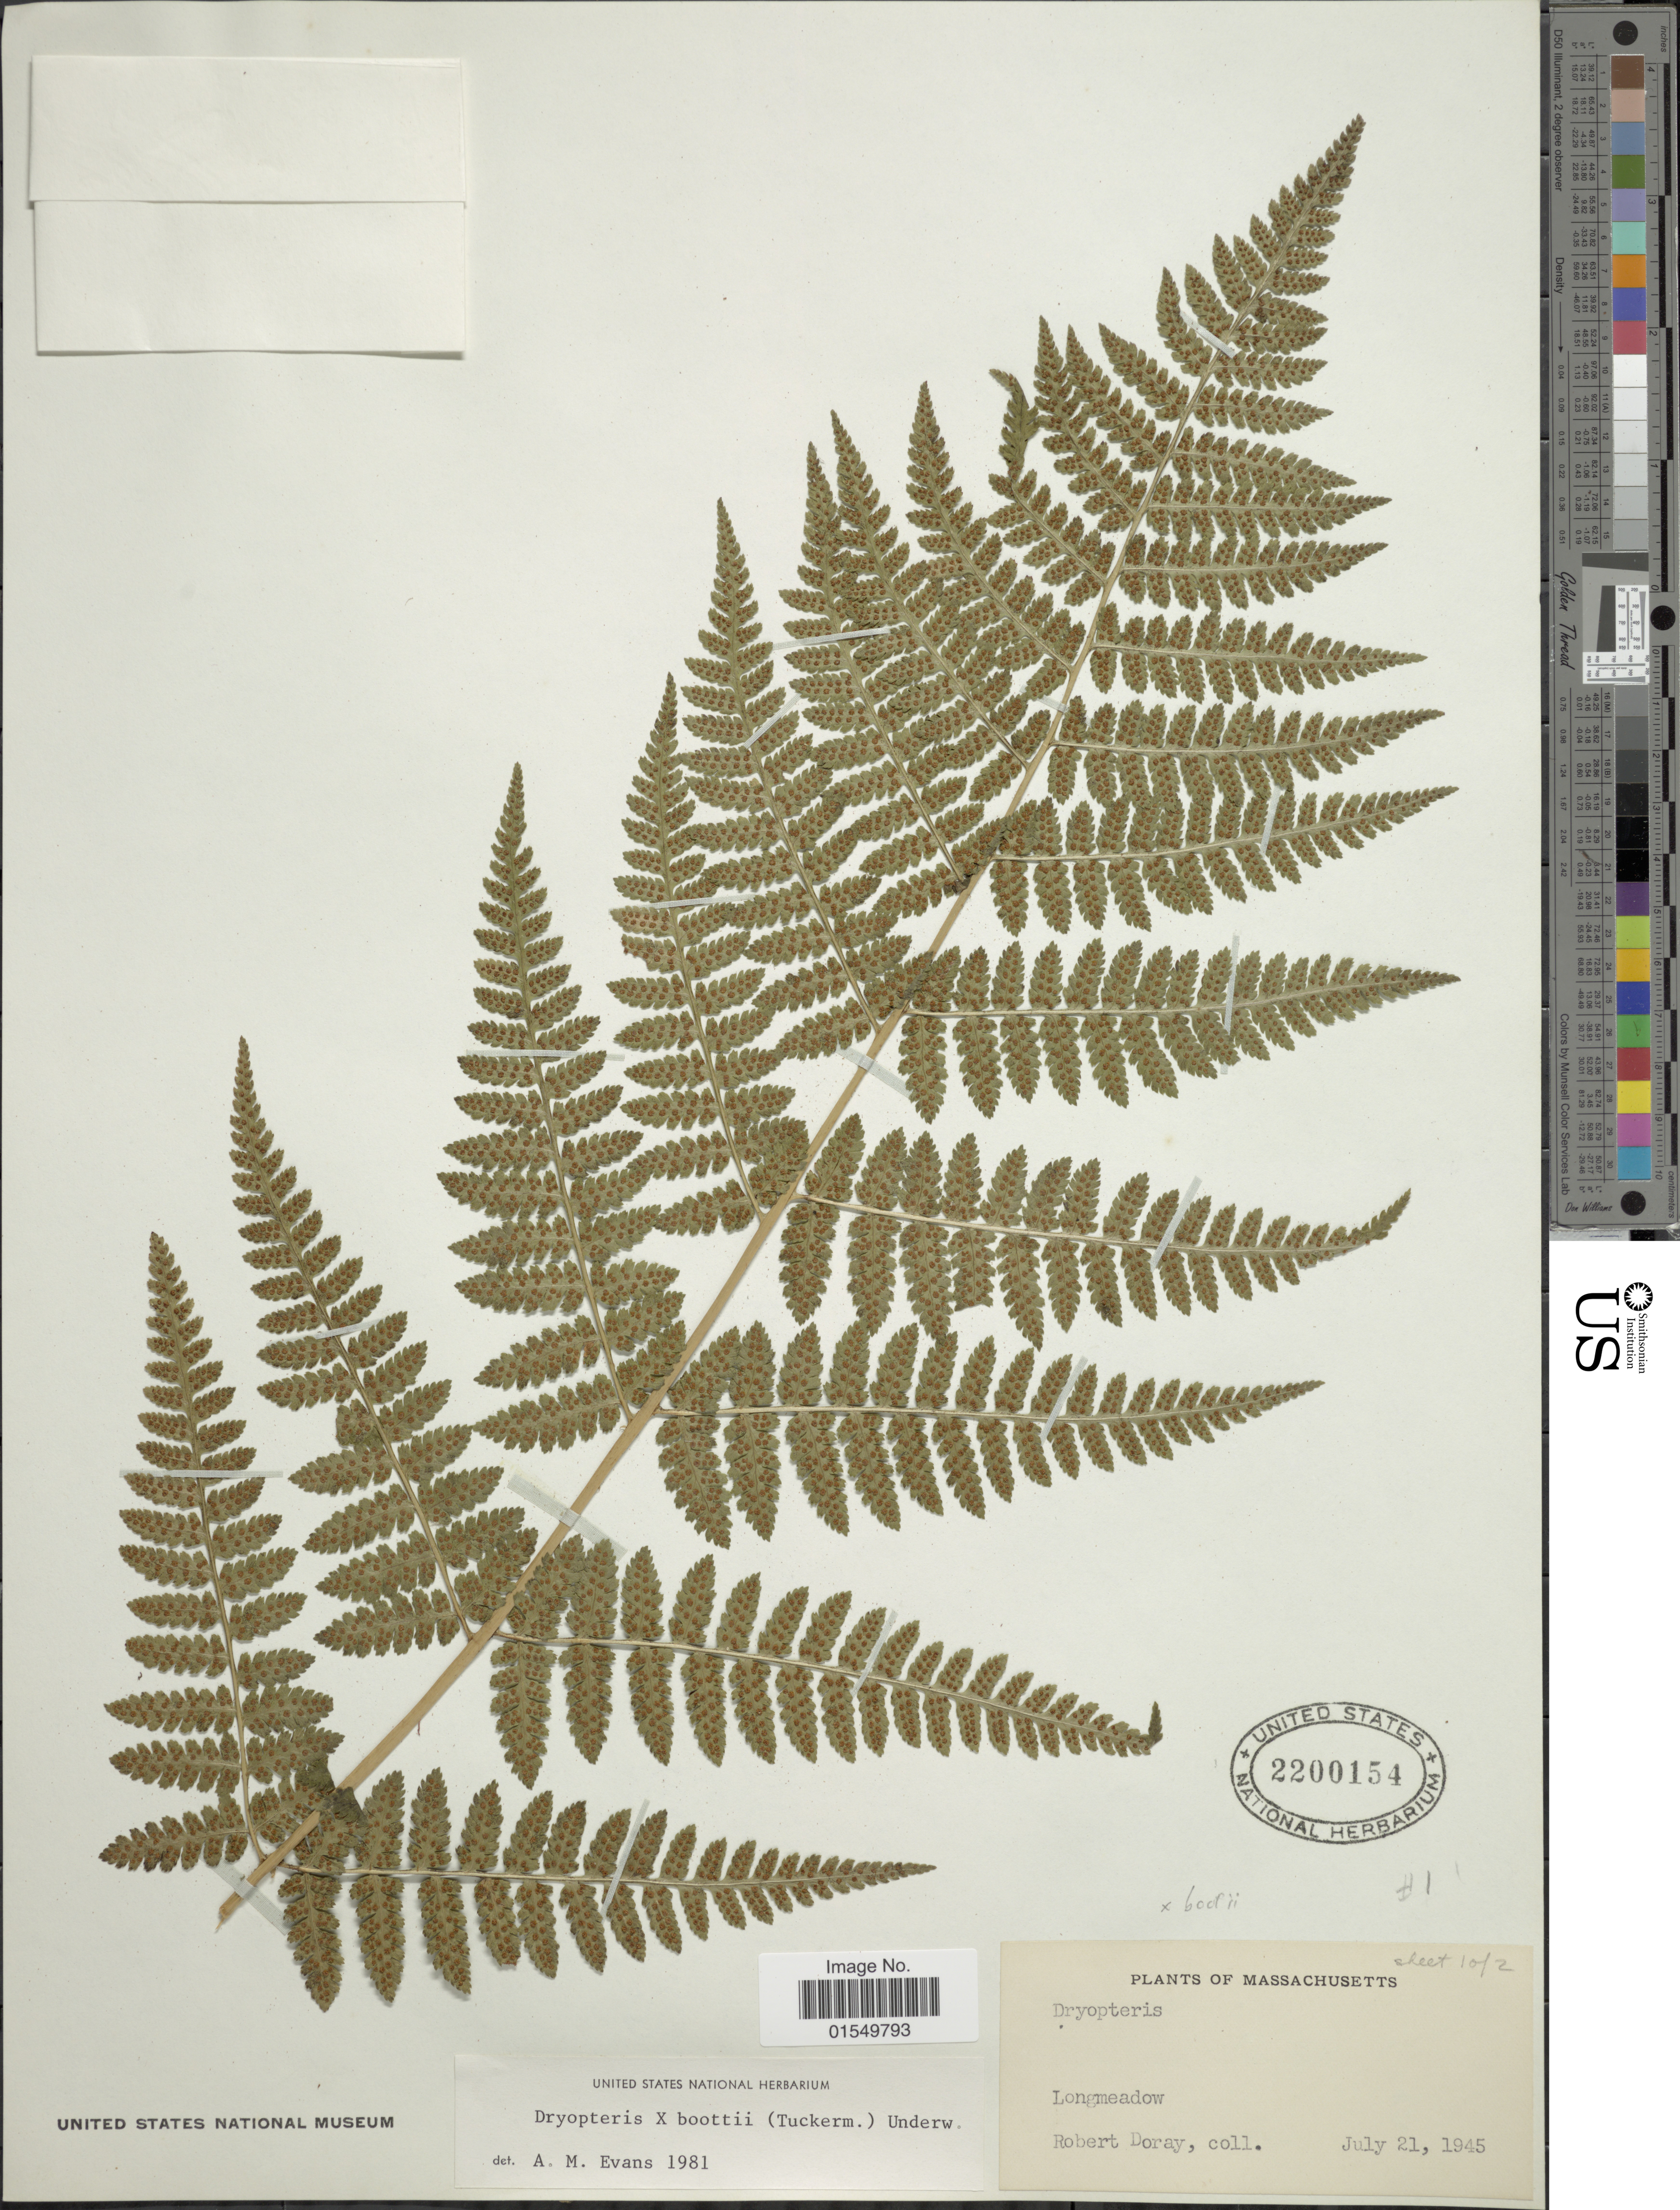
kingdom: Plantae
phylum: Tracheophyta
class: Polypodiopsida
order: Polypodiales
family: Dryopteridaceae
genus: Dryopteris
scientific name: Dryopteris x boottii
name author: Underw.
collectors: R. Doray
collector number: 1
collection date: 1945-07-21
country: United States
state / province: Massachusetts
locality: Longmeadow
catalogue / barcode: US 2200154